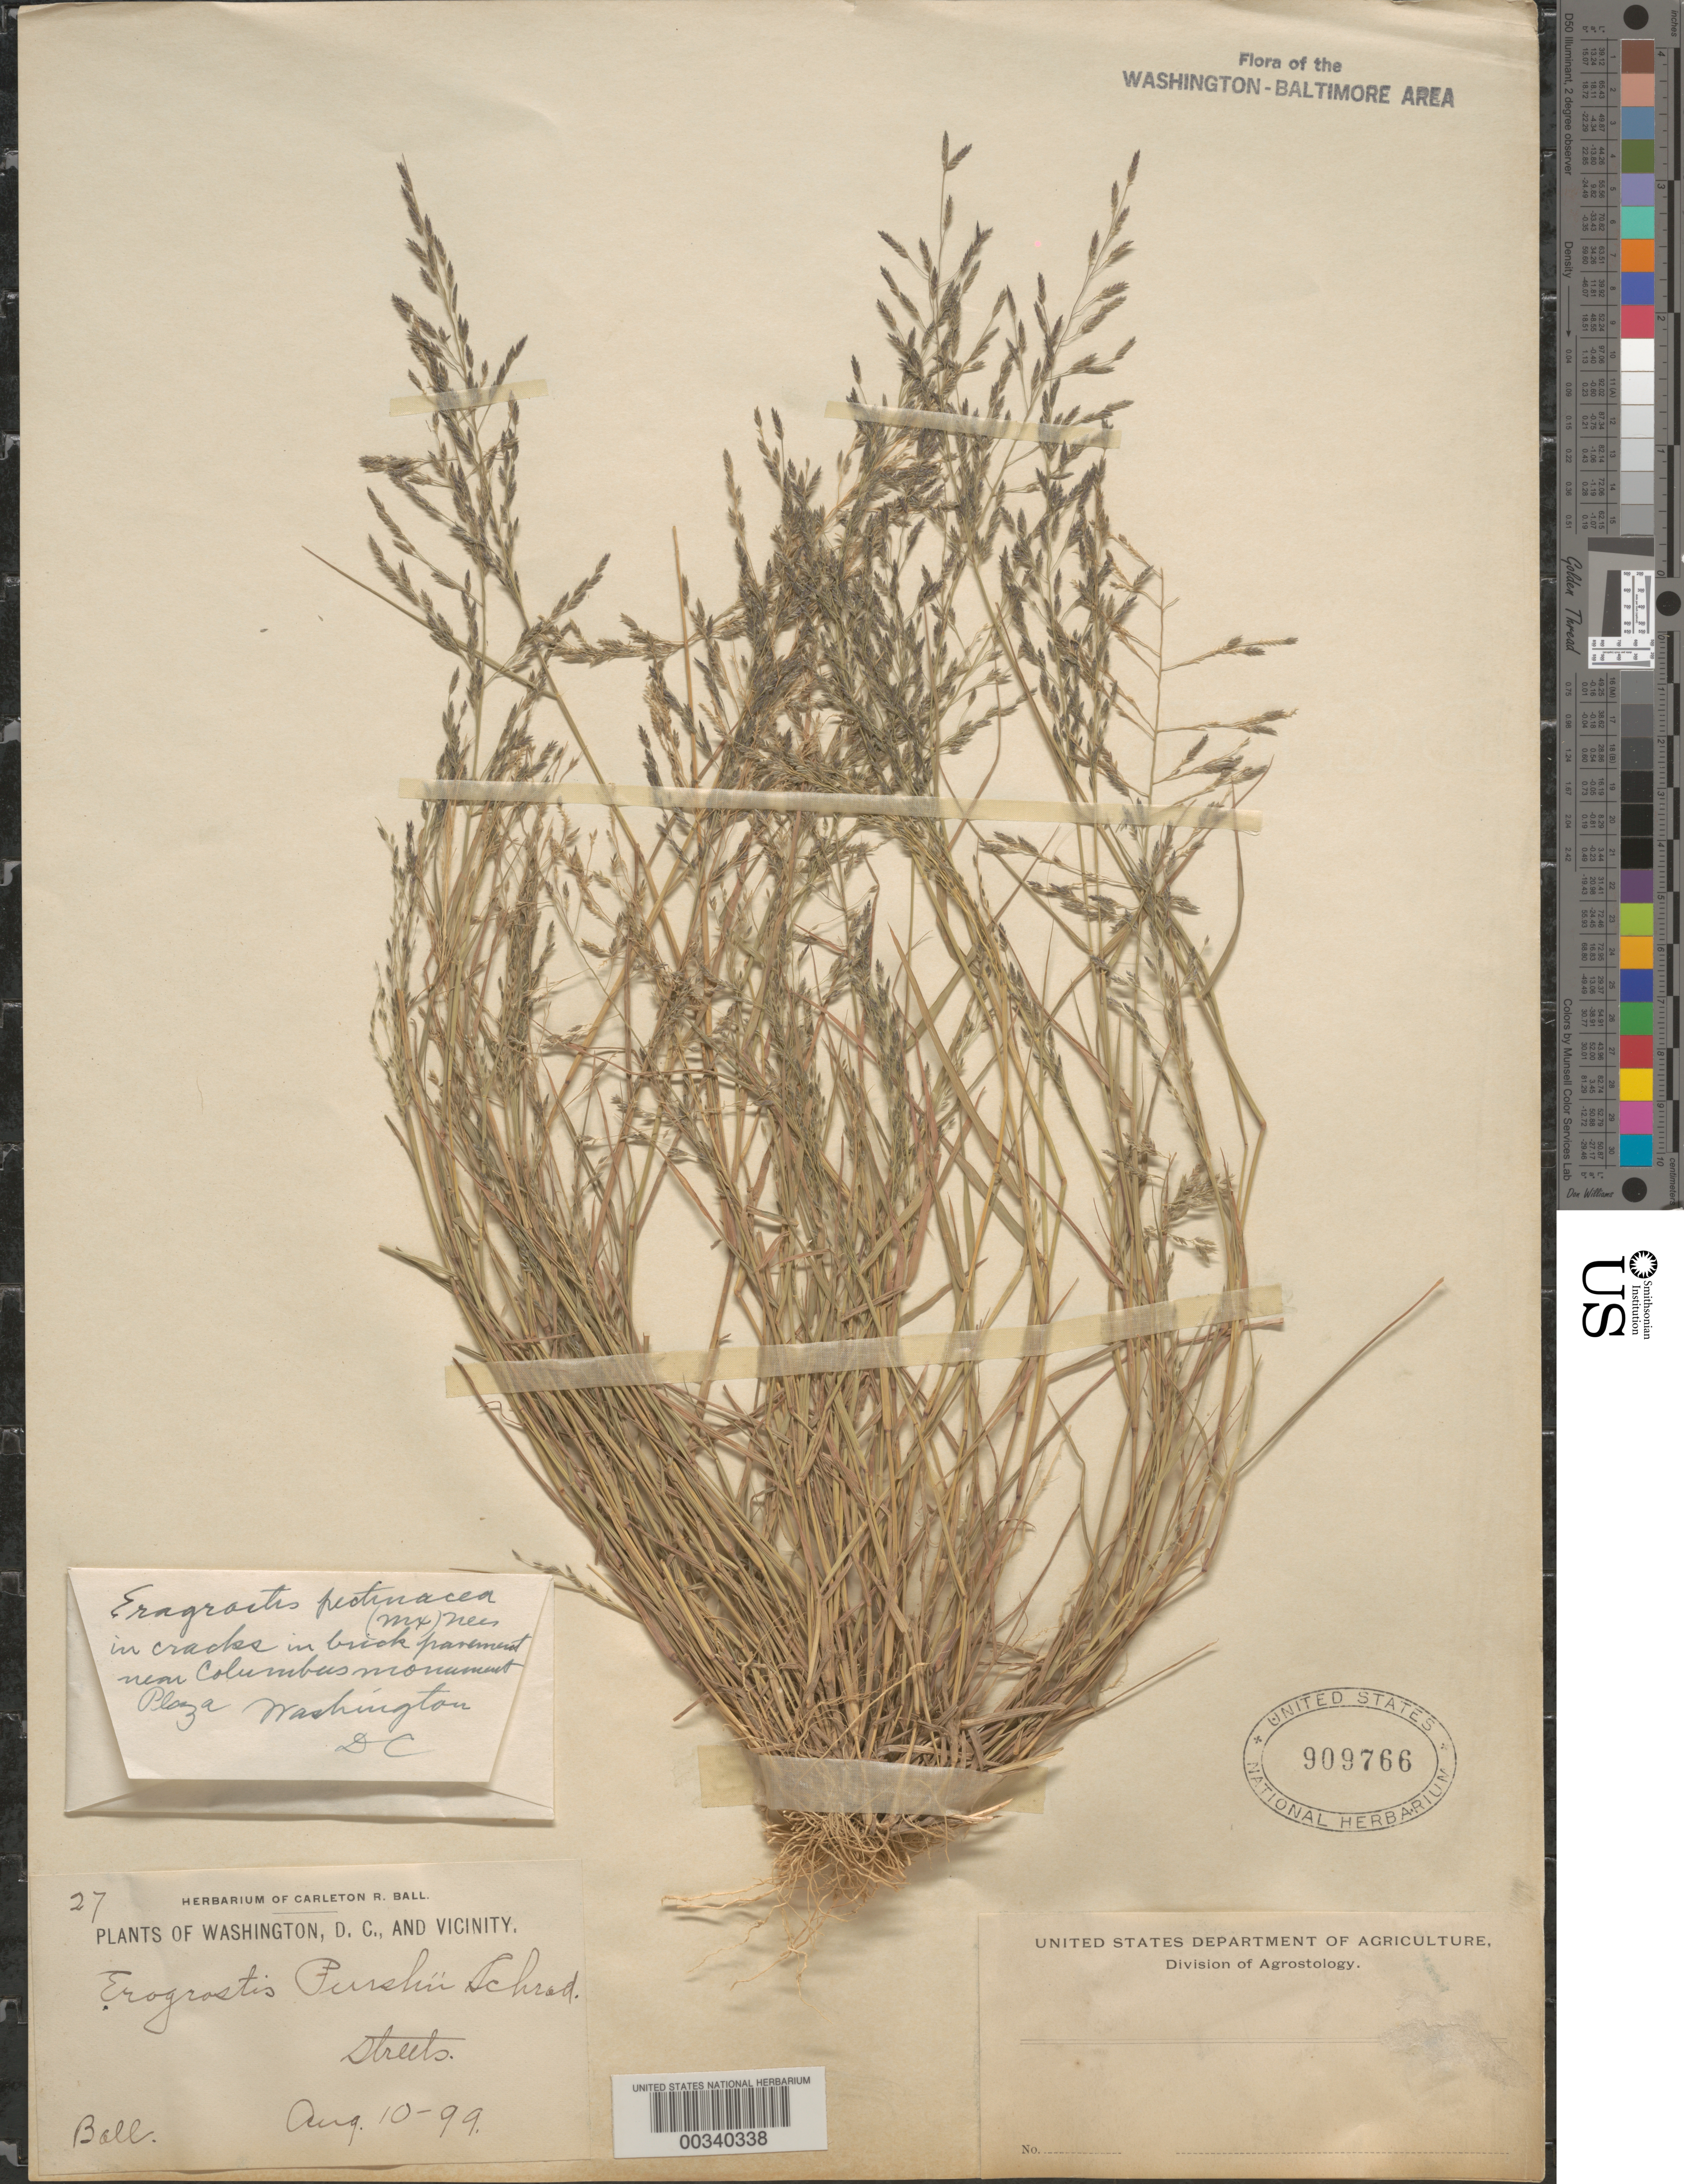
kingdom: Plantae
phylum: Tracheophyta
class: Liliopsida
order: Poales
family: Poaceae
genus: Eragrostis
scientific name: Eragrostis pectinacea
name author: (Michx.) Nees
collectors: C. R. Ball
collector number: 27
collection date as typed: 10 Aug 1899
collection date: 1899-08-10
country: United States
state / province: District of Columbia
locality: Streets near Columbus Monument Plaza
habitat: In cracks in brick pavement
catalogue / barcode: US 909766